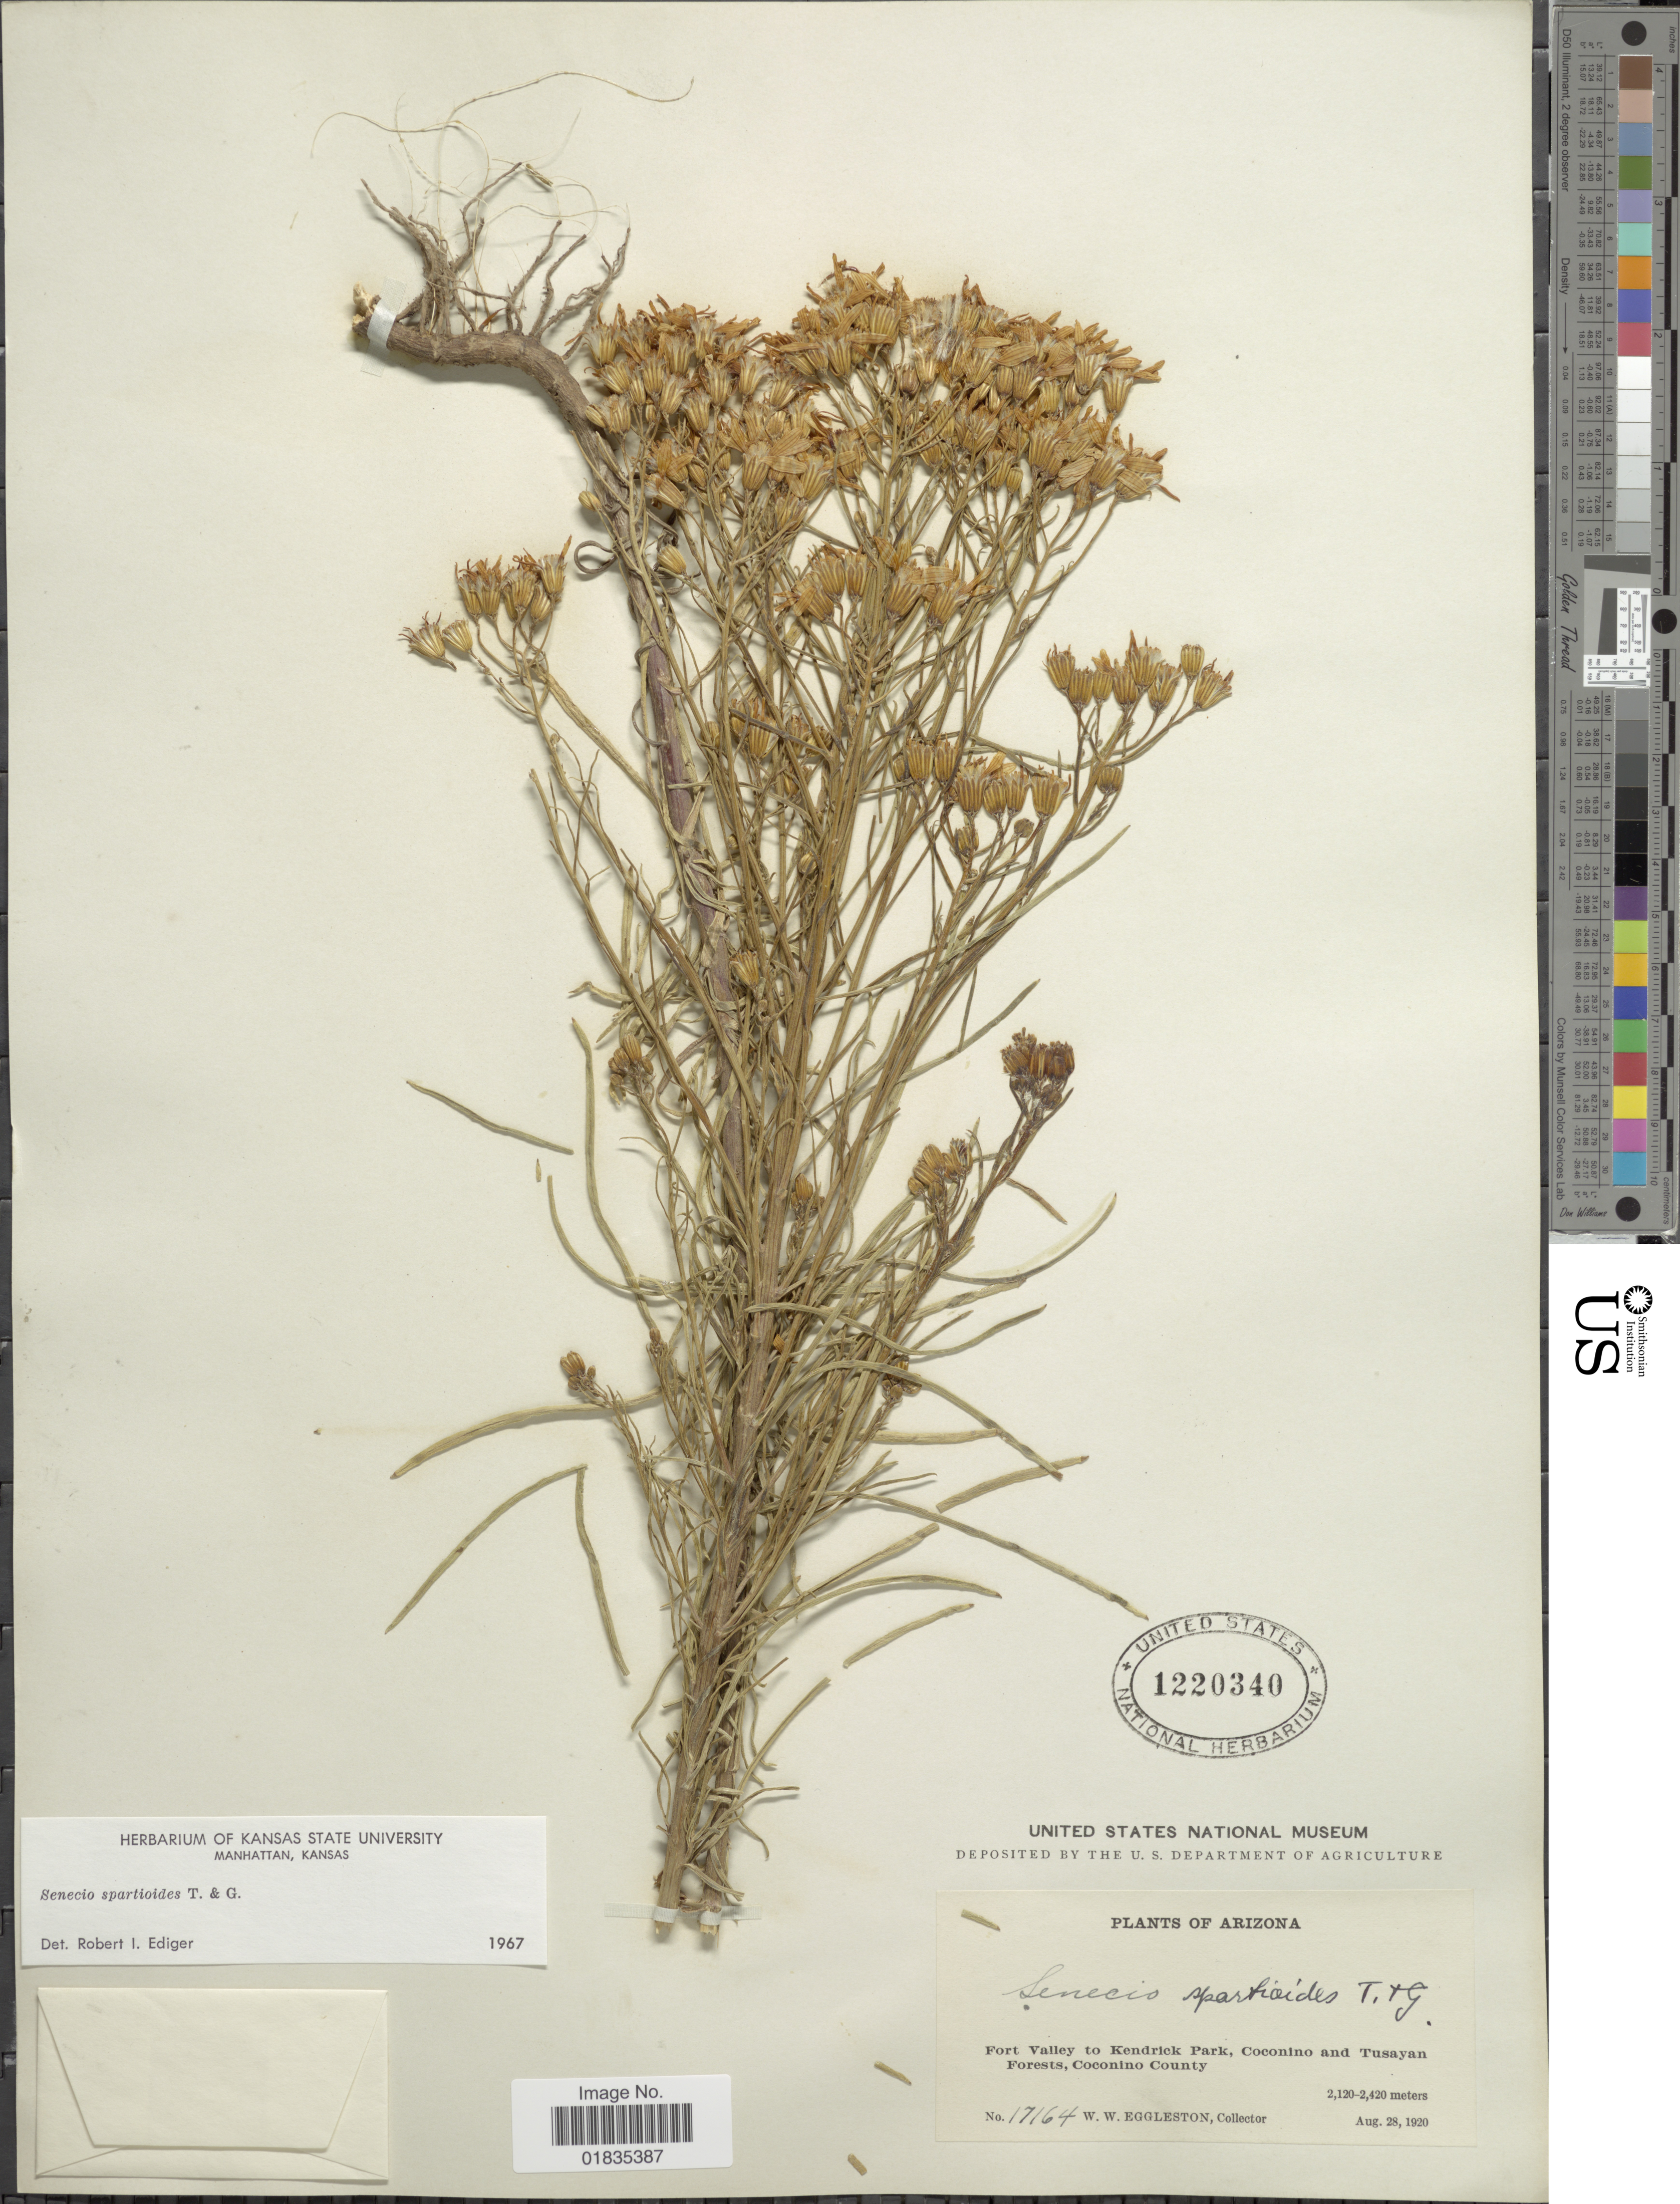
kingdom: Plantae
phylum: Tracheophyta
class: Magnoliopsida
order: Asterales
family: Asteraceae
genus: Senecio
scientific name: Senecio spartioides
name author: Torr. & A. Gray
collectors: W. W. Eggleston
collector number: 17164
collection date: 1920-08-28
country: United States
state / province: Arizona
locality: Fort Valley to Kendrick Park, Coconino and Tusayan Forests, Coconino County.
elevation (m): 2120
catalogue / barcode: US 1220340